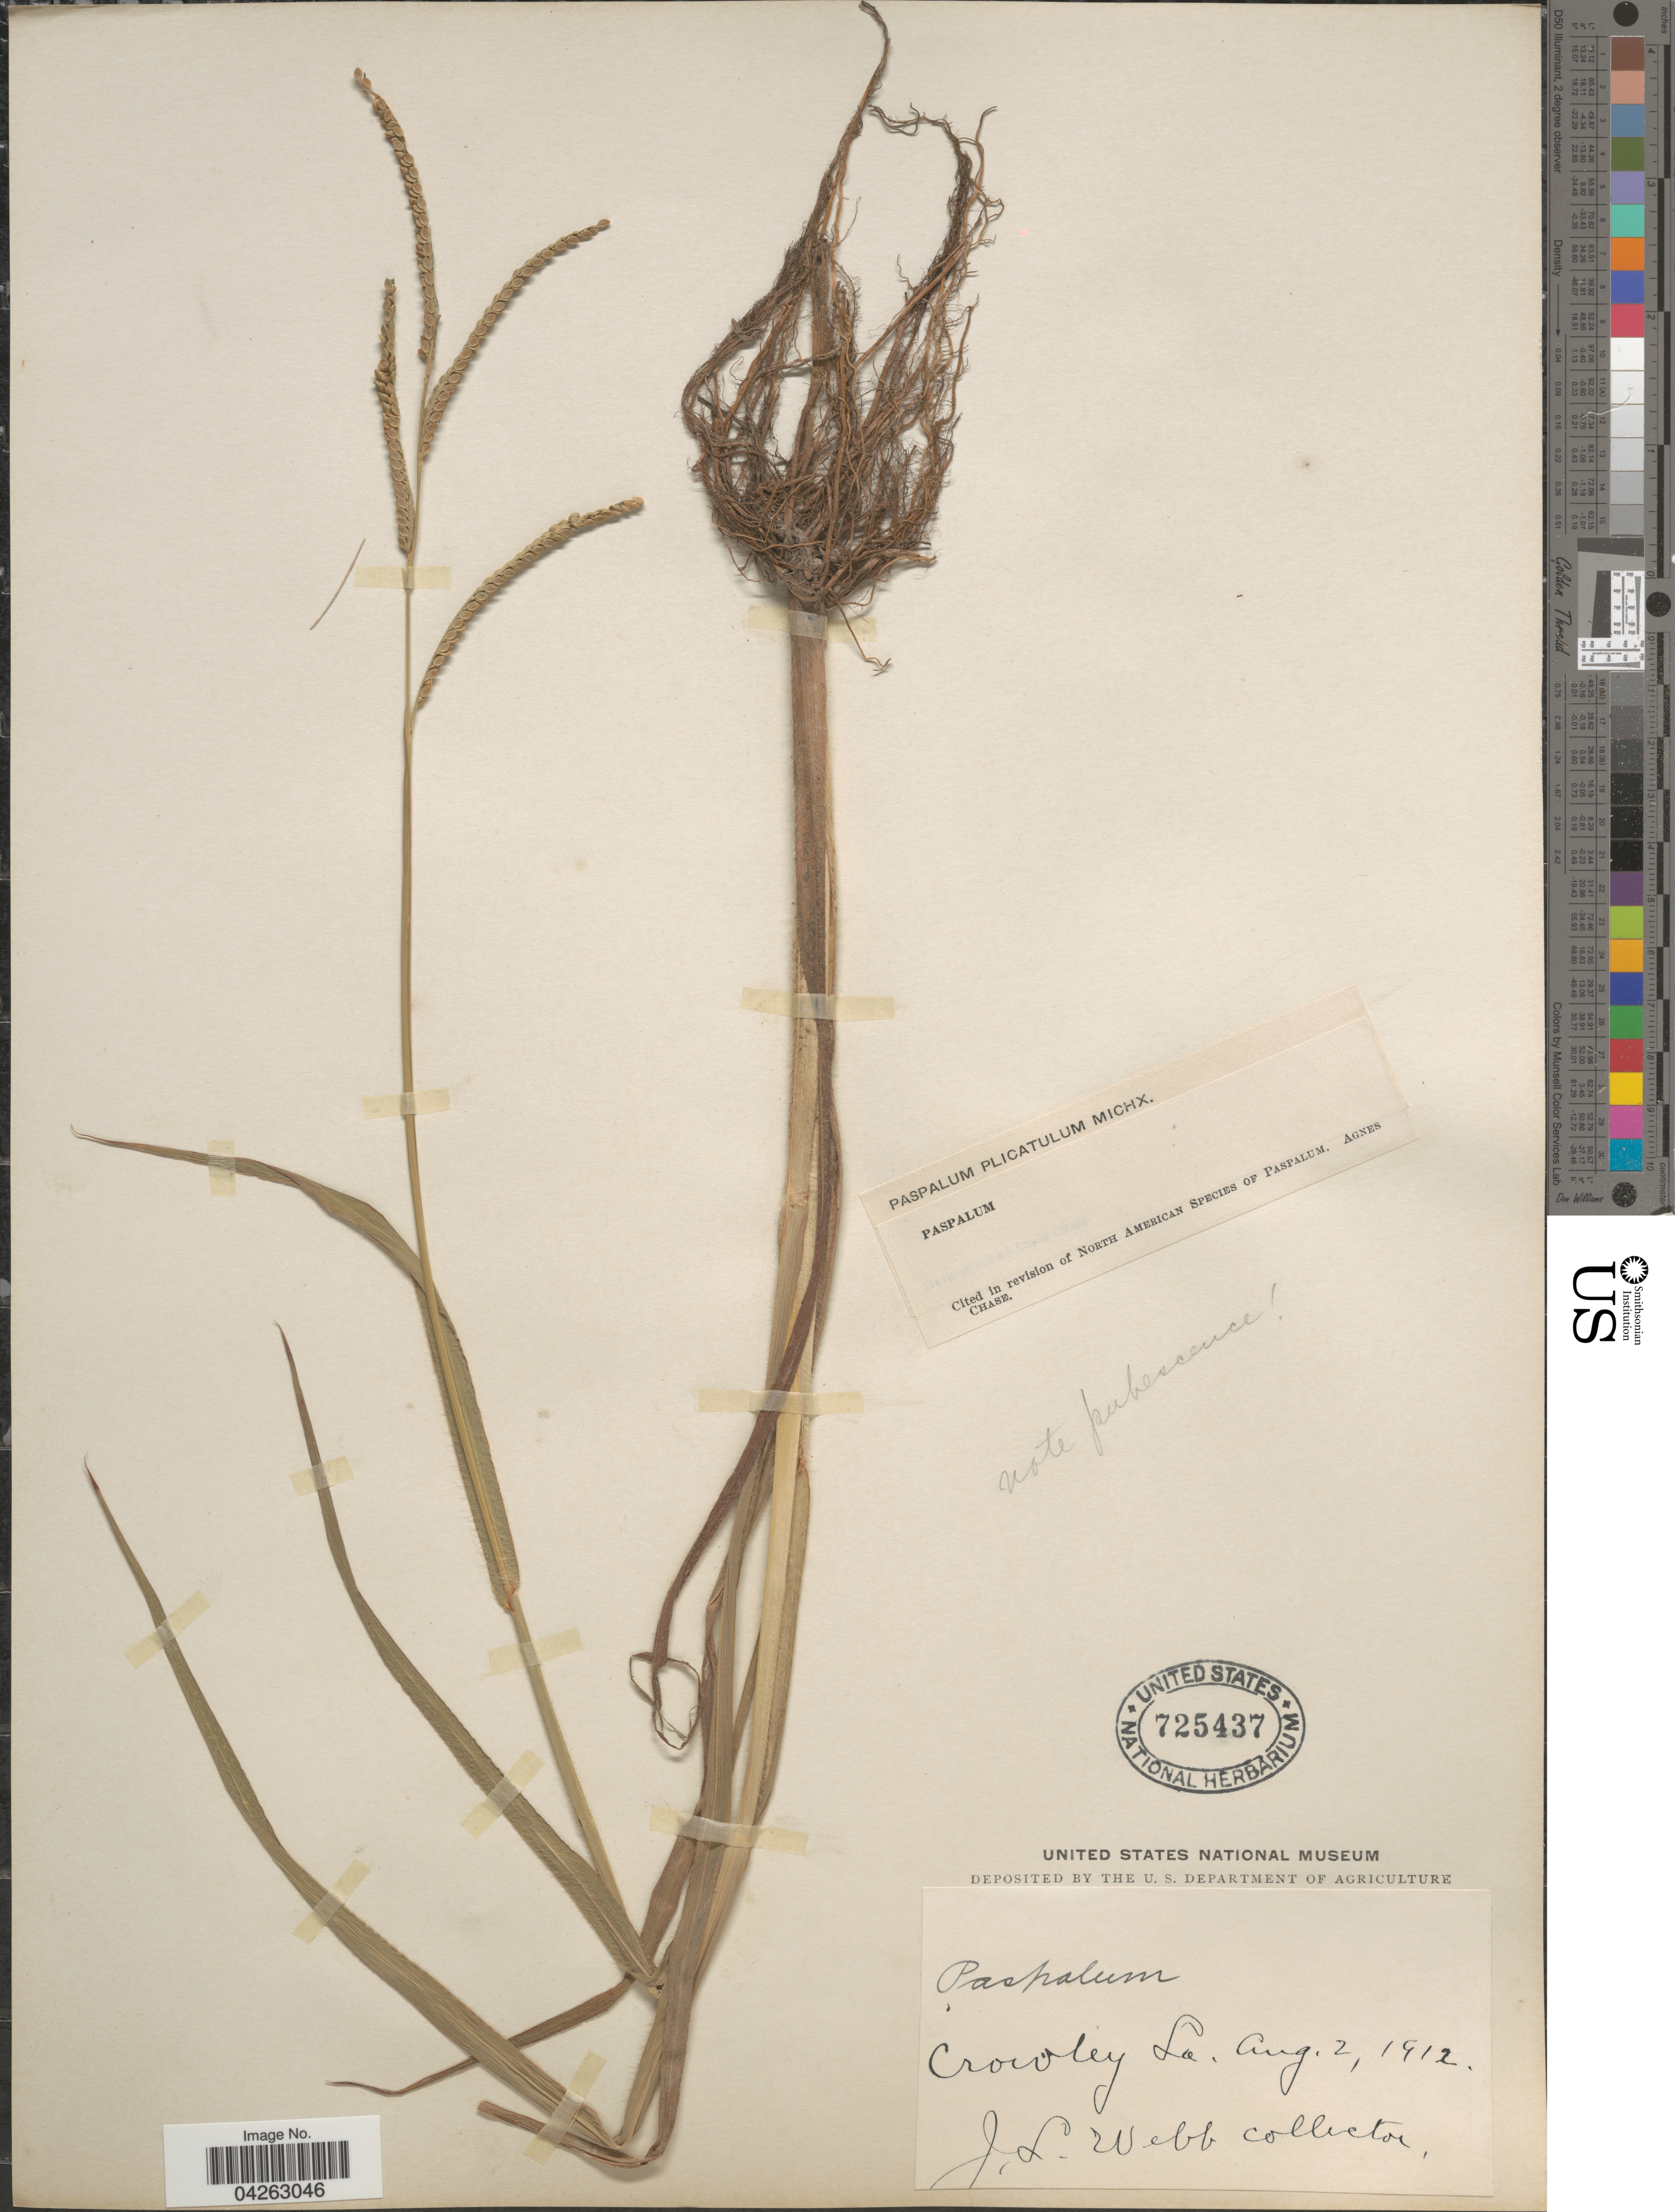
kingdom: Plantae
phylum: Tracheophyta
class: Liliopsida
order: Poales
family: Poaceae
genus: Paspalum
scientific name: Paspalum plicatulum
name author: Michx.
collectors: J. Webb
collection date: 1912-08-02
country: United States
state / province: Louisiana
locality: Crowley.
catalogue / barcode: US 725437